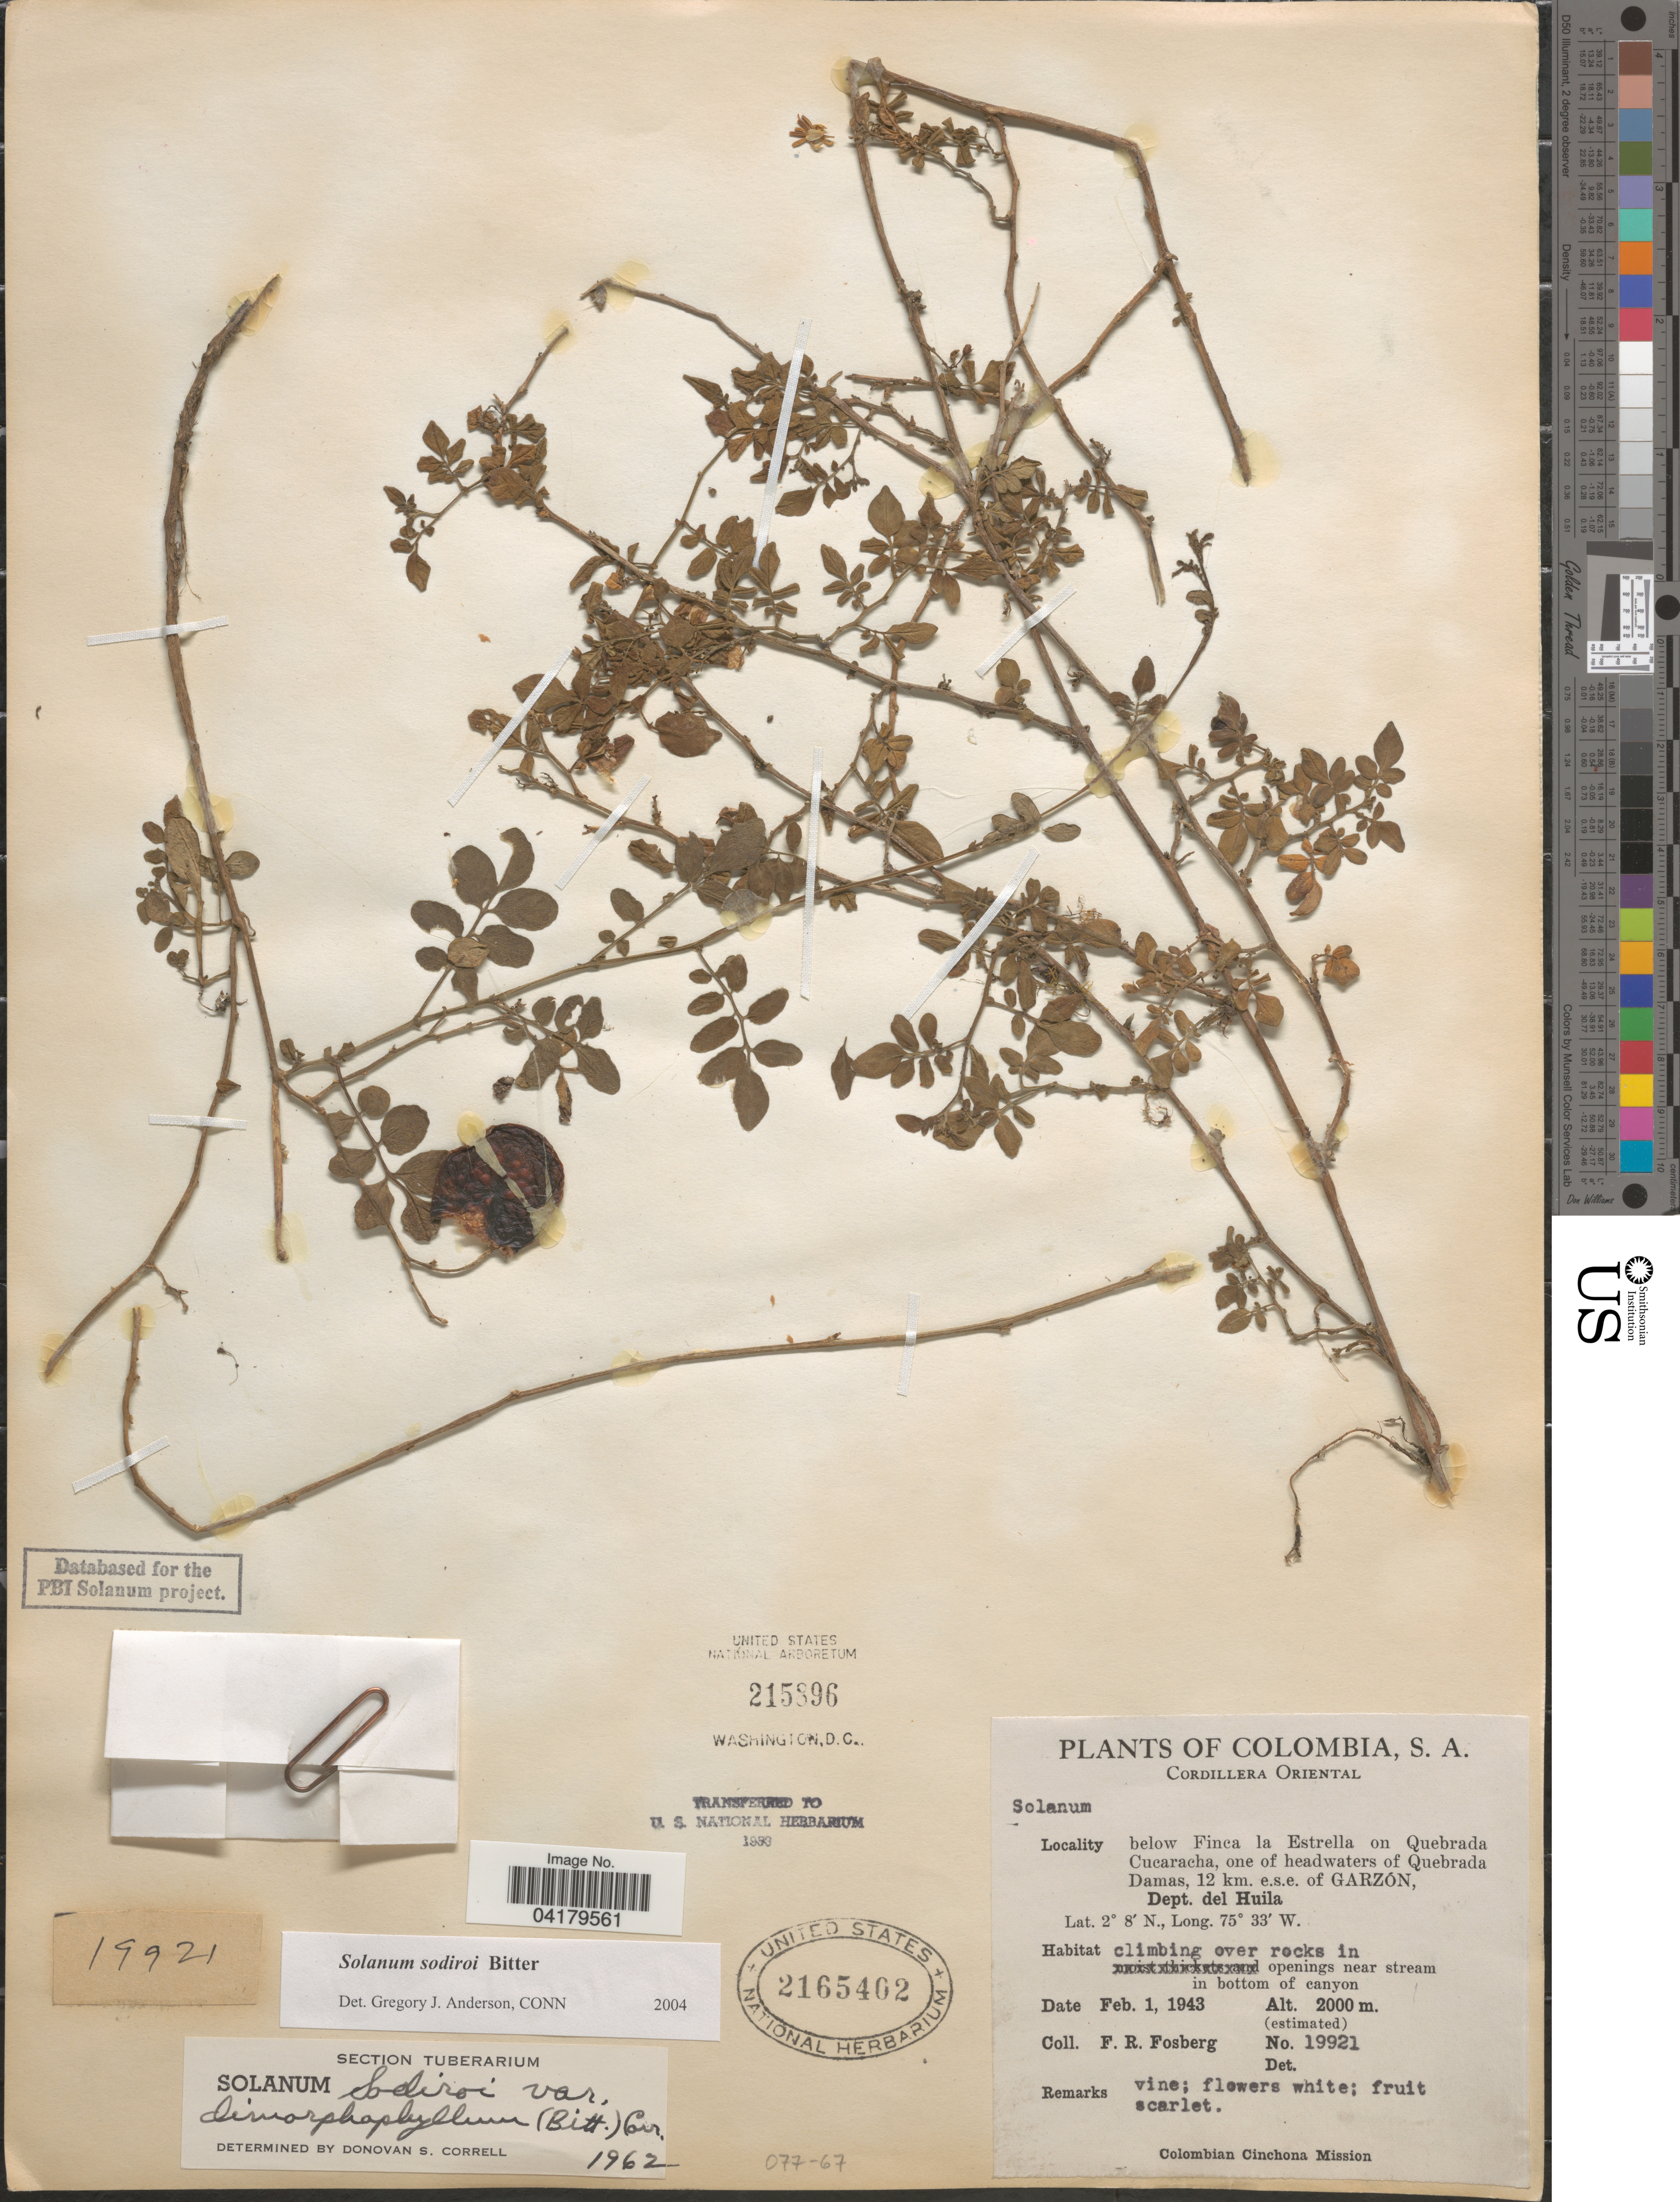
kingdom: Plantae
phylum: Tracheophyta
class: Magnoliopsida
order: Solanales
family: Solanaceae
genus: Solanum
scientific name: Solanum sodiroi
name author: Bitter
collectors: F. R. Fosberg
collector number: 19921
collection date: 1943-02-01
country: Colombia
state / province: Huila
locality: Cordillera Oriental. Colombian Cinchona Mission. Below Finca la Estrella on Quebrada Cucaracha, one of headwaters of Quebrada Damas, 12 km. e.s.e. of Garzón, Dept. del Huila.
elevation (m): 2000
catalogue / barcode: US 2165402